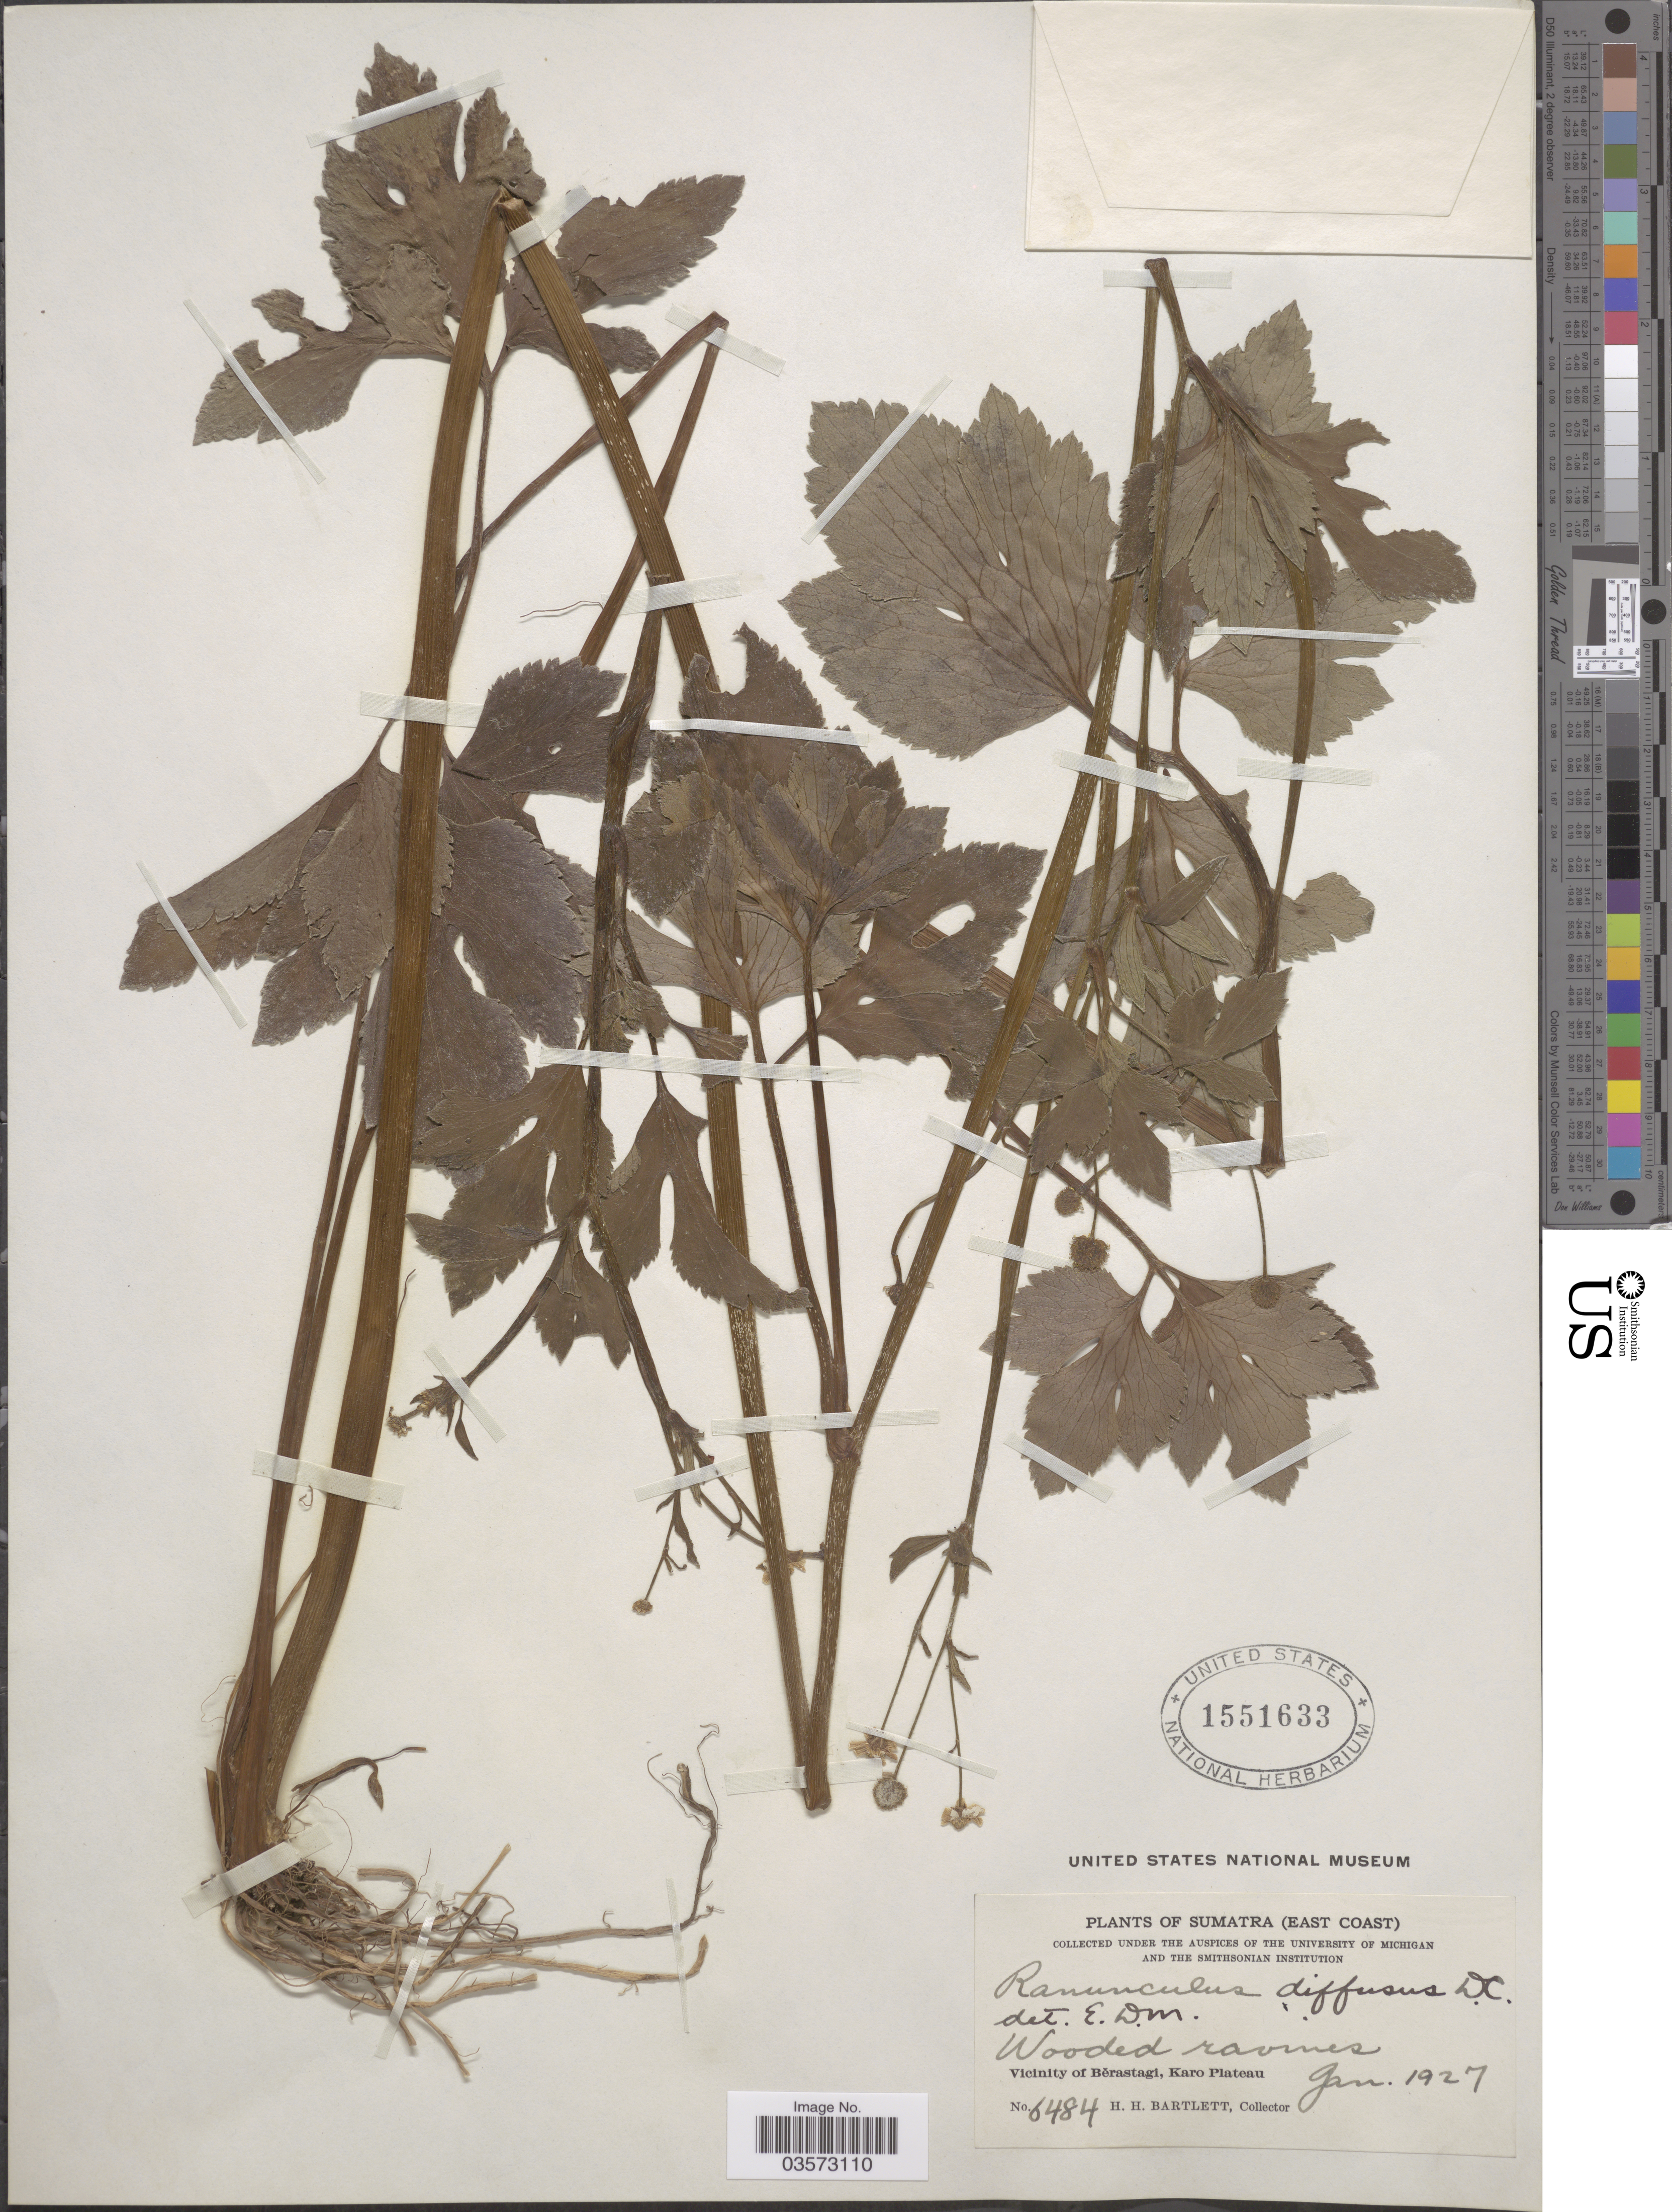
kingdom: Plantae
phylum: Tracheophyta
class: Magnoliopsida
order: Ranunculales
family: Ranunculaceae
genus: Ranunculus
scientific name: Ranunculus diffusus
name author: DC.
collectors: H. H. Bartlett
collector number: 6484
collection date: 1927-01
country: Indonesia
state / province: Sumatra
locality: Sumatra (East Coast). Vicinity of Běrastagi, Karo Plateau.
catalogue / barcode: US 1551633